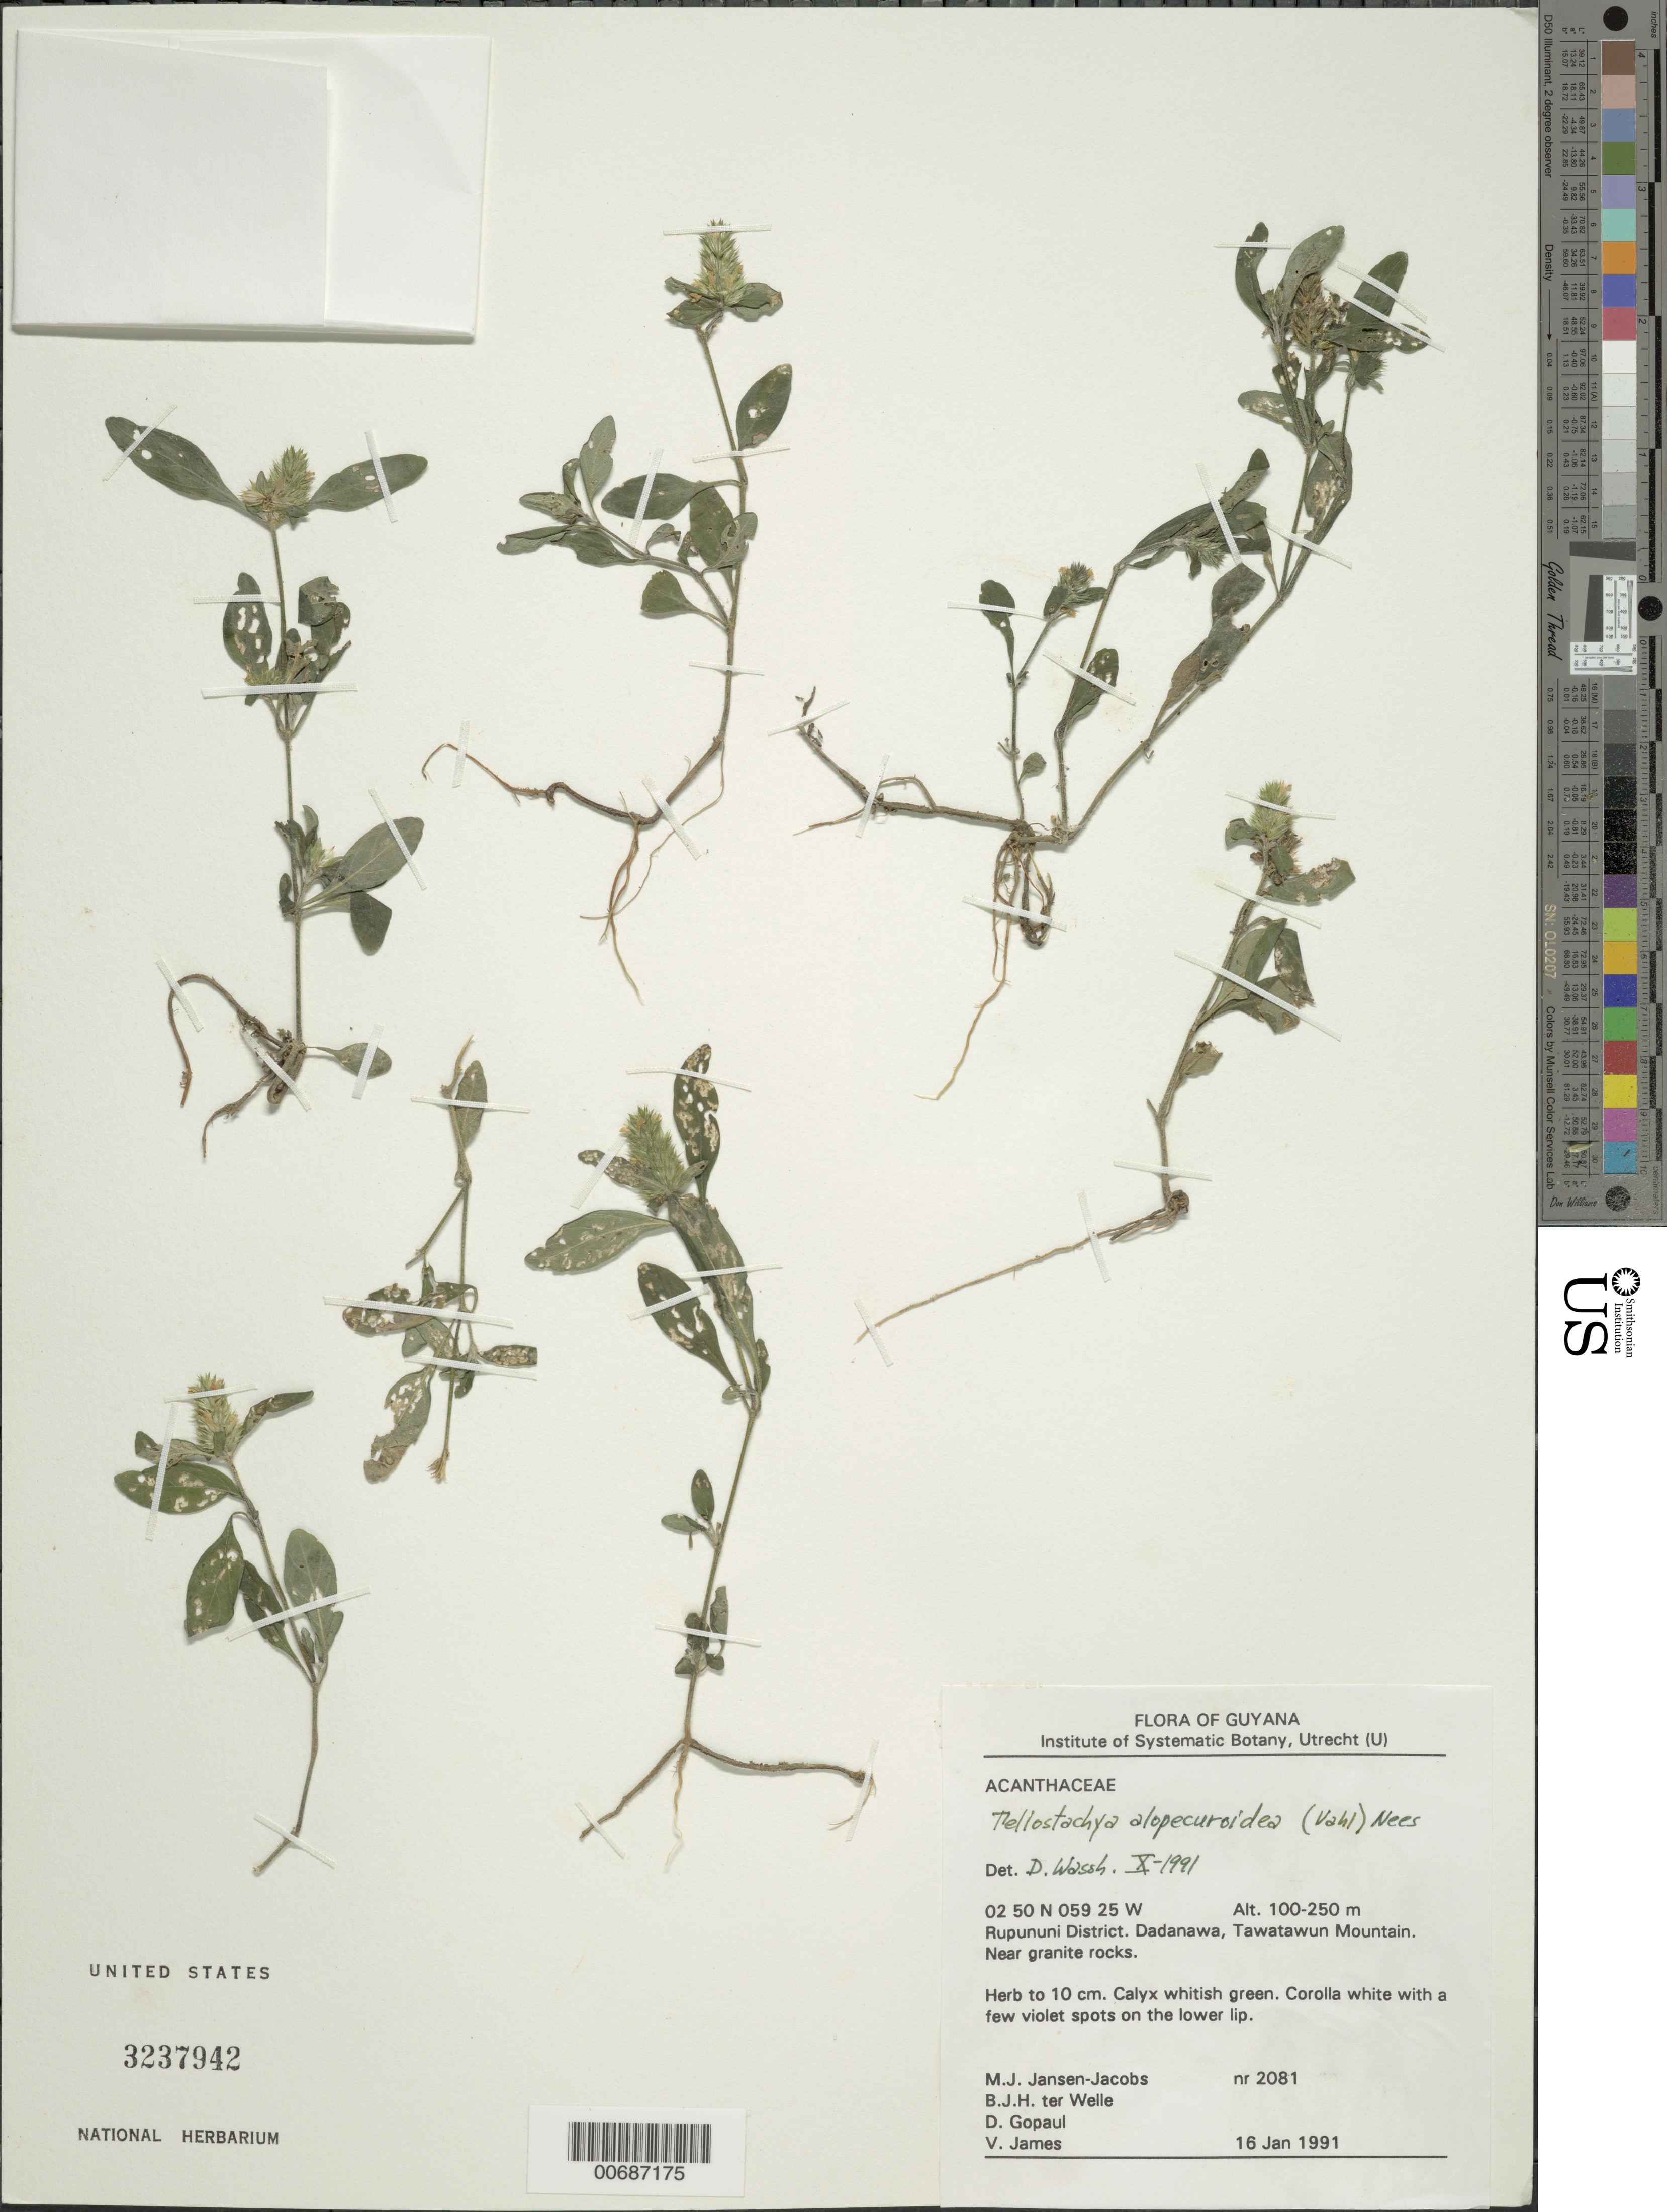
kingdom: Plantae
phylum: Tracheophyta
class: Magnoliopsida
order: Lamiales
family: Acanthaceae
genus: Teliostachya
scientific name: Teliostachya alopecuroidea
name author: (Vahl) Nees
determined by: Wasshausen, Dieter C., (BOT), Smithsonian Institution - National Museum of Natural History (UNITED STATES)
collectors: M. J. Jansen-Jacobs, B. Welle, D. Gopaul & V. James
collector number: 2081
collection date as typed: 16-Jan-91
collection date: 1991-01-16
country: Guyana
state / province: U. Takutu-U. Essequibo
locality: Tawatawun Mountain, Dadanawa, Rupununi District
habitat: Near granite rocks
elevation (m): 100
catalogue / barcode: US 3237942